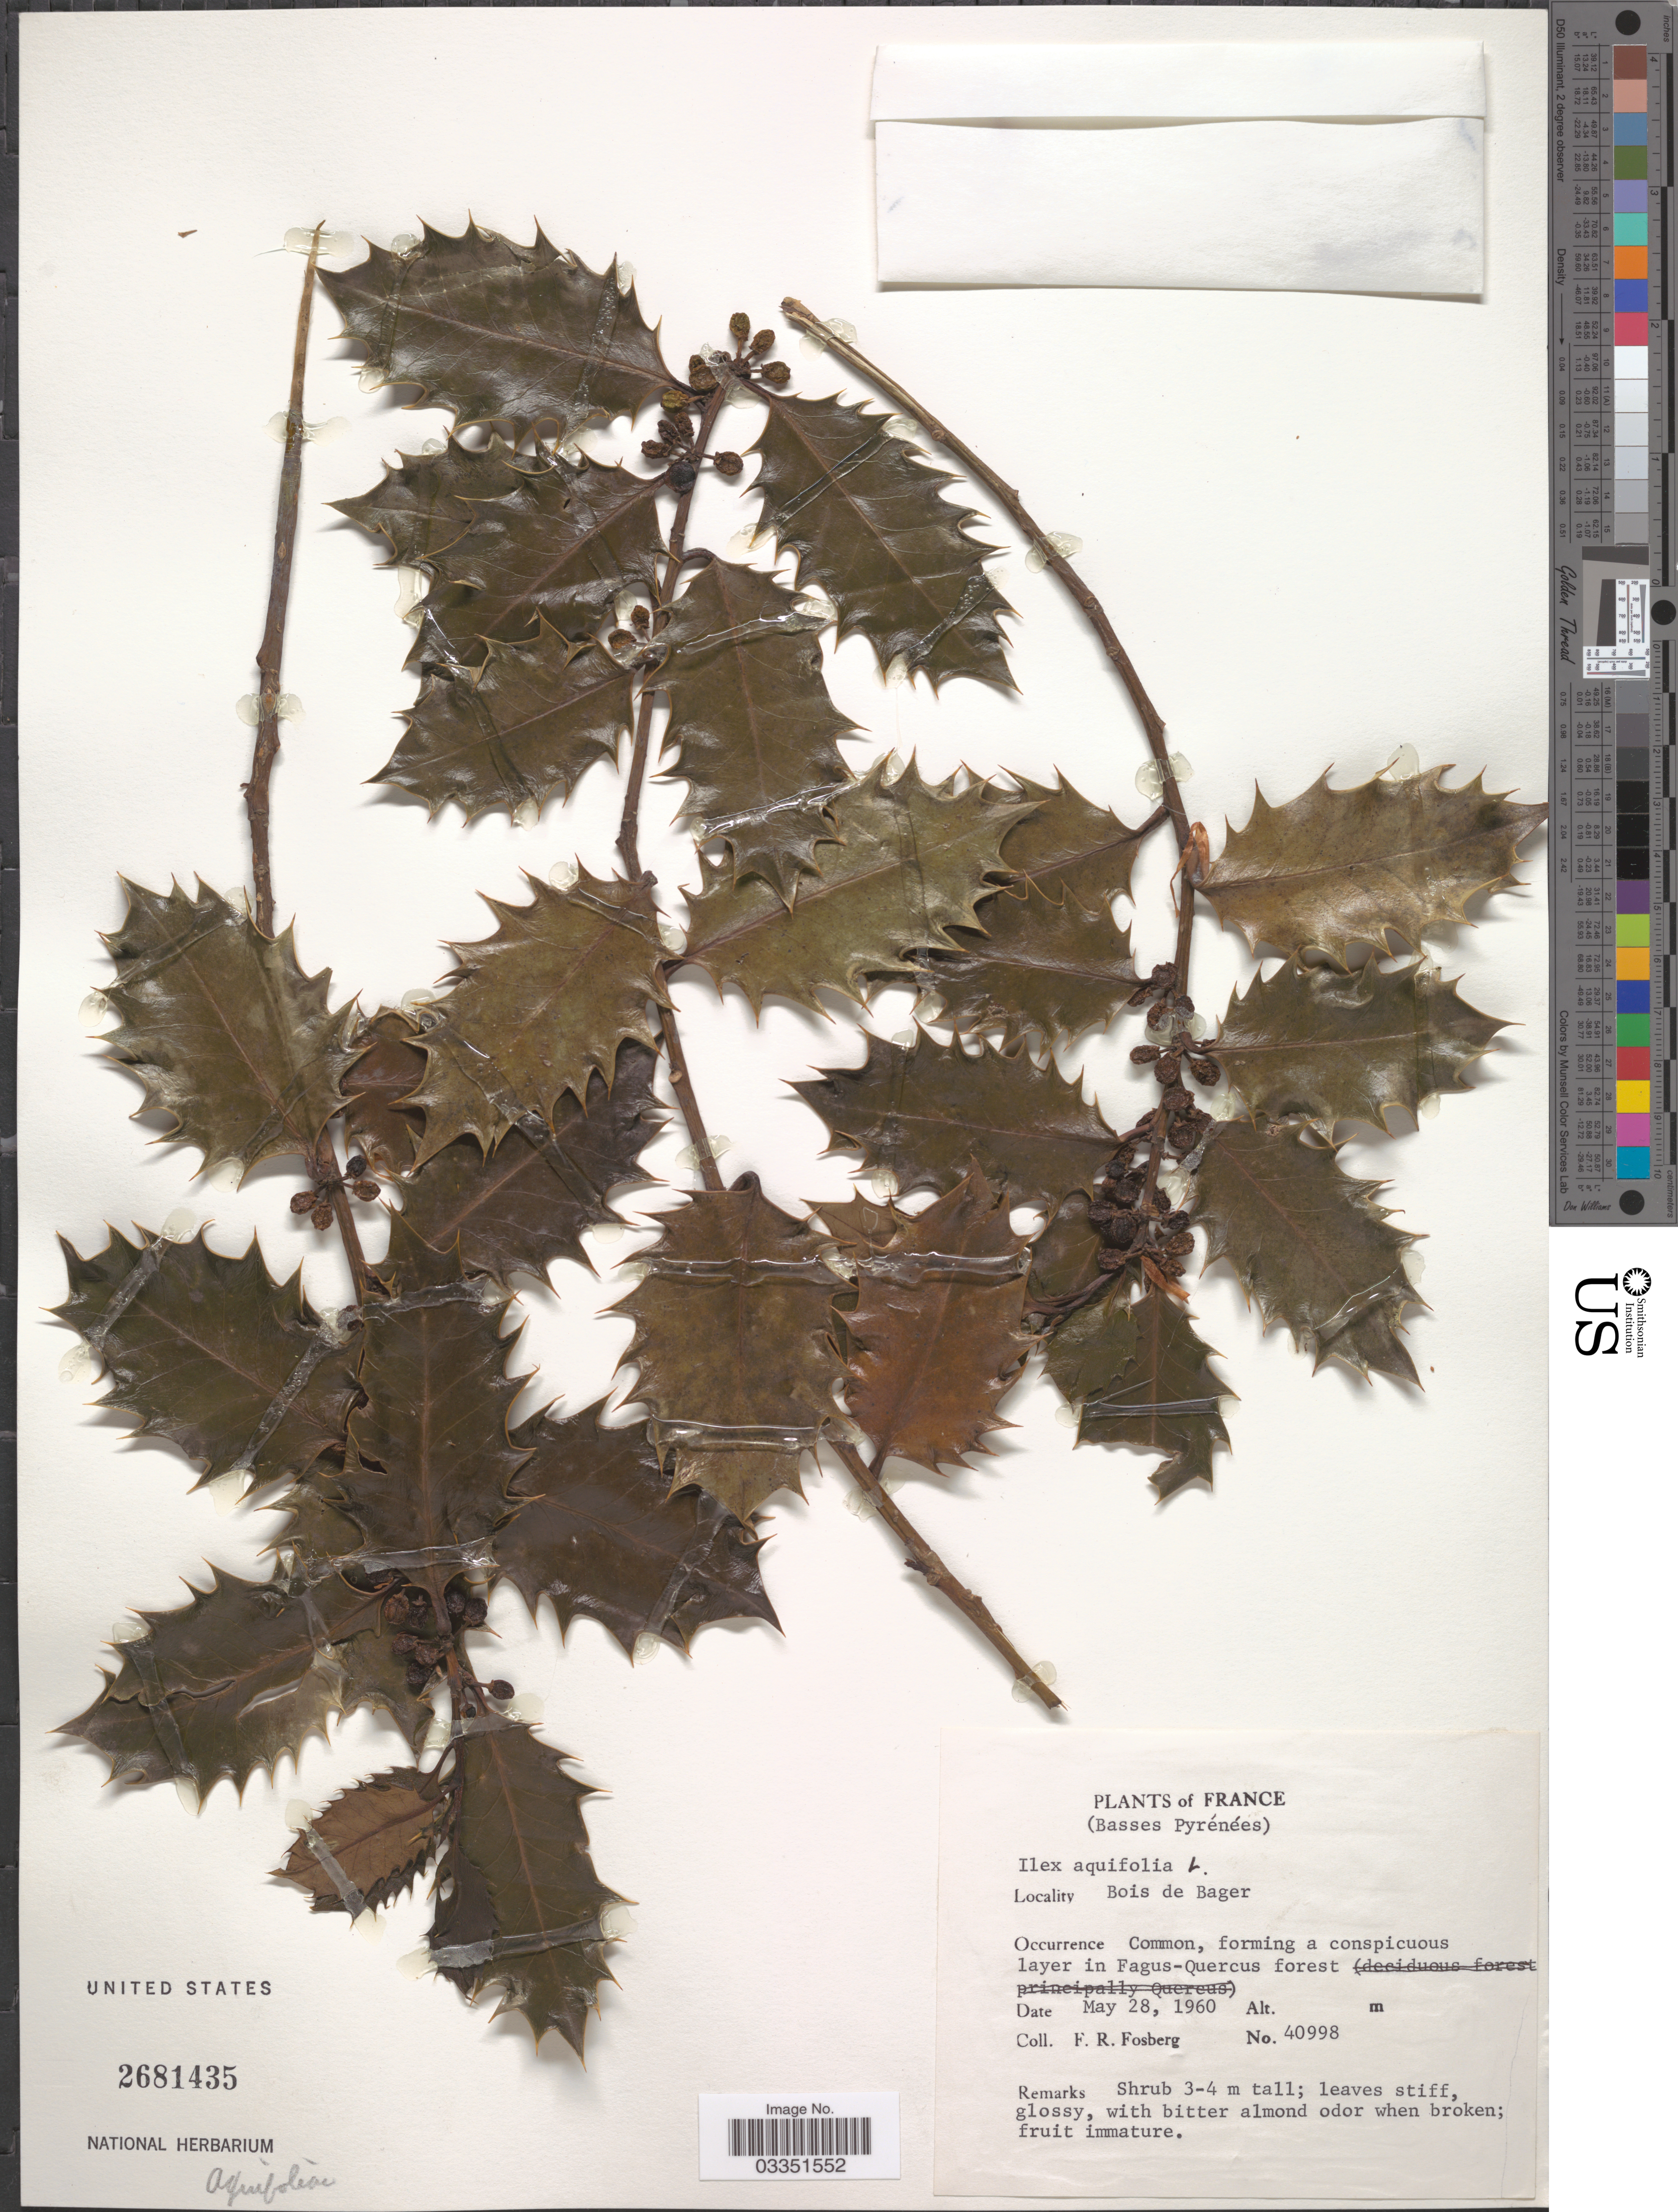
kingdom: Plantae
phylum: Tracheophyta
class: Magnoliopsida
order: Aquifoliales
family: Aquifoliaceae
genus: Ilex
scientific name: Ilex aquifolium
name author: L.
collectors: F. R. Fosberg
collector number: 40998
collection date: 1960-05-28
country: France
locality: (Basses Pyrénées). Bois de Bager.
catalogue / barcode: US 2681435